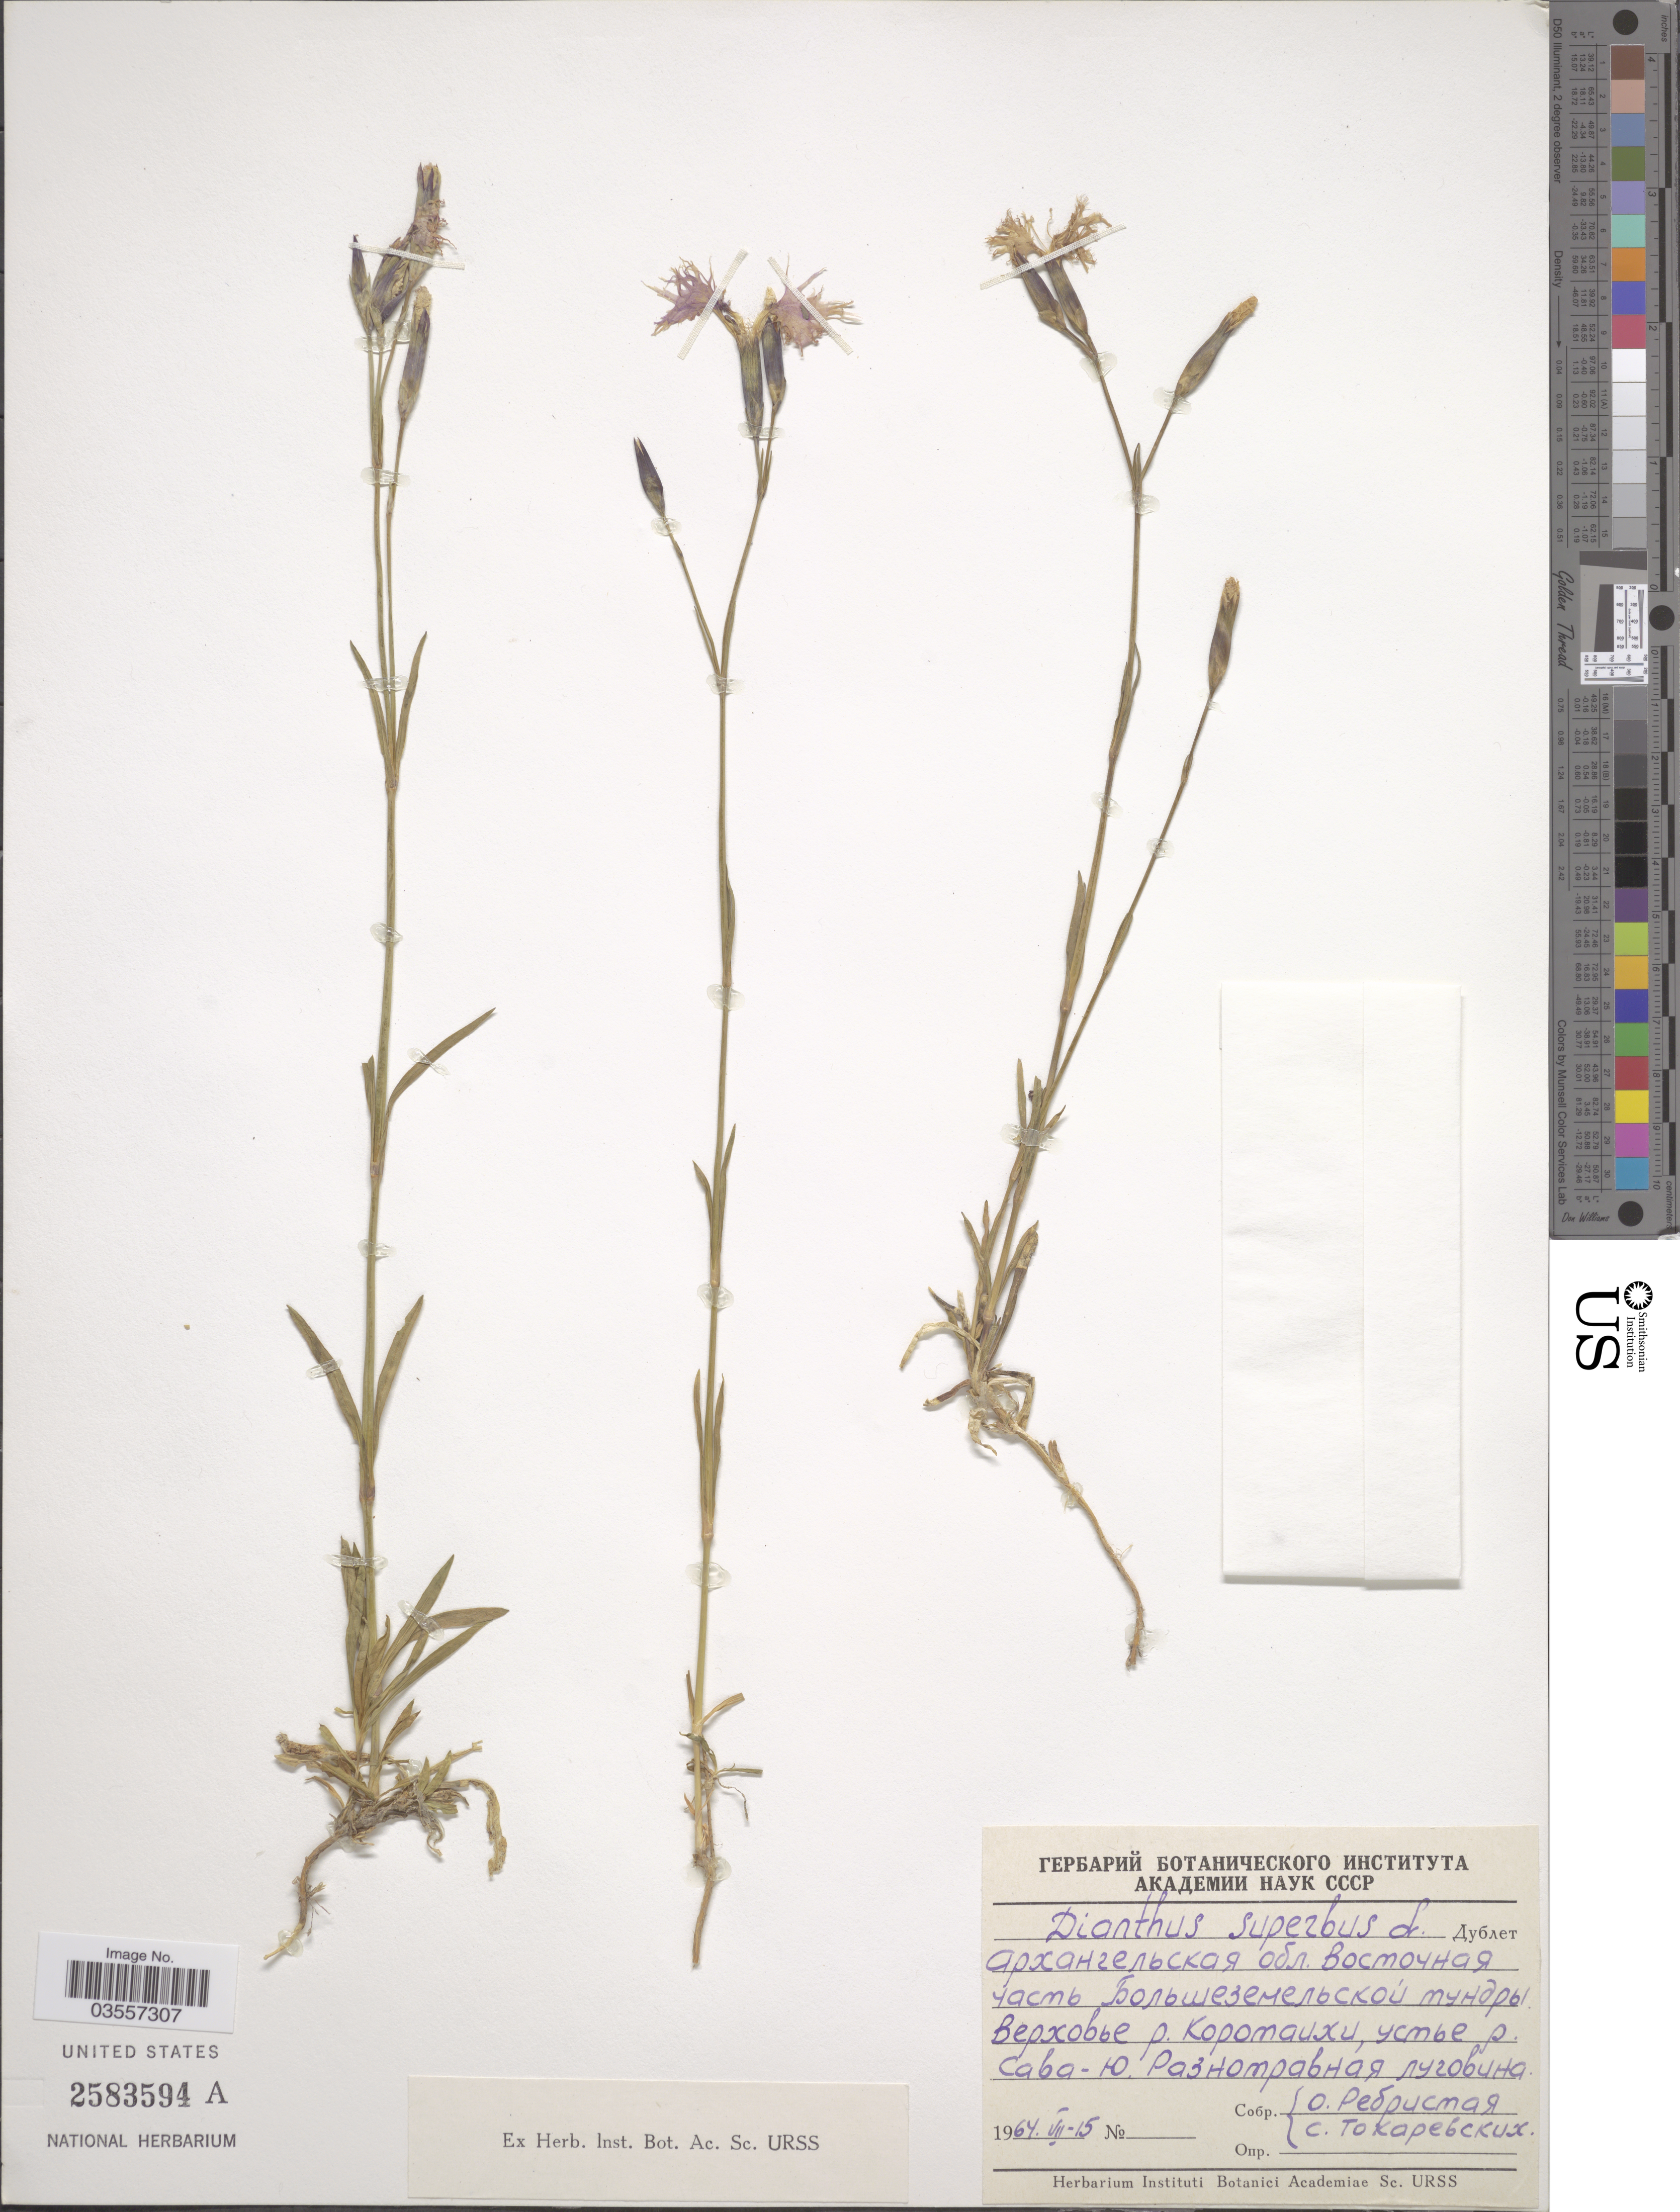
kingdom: Plantae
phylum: Tracheophyta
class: Magnoliopsida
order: Caryophyllales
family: Caryophyllaceae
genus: Dianthus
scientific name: Dianthus superbus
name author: L.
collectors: O. Rebristaya & S. Tokarevskikh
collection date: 1964-07-15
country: Russian Federation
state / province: Arkhangelsk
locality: Upper of river Korotaikha, estuary of river Sava-U.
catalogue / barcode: US 2583594A